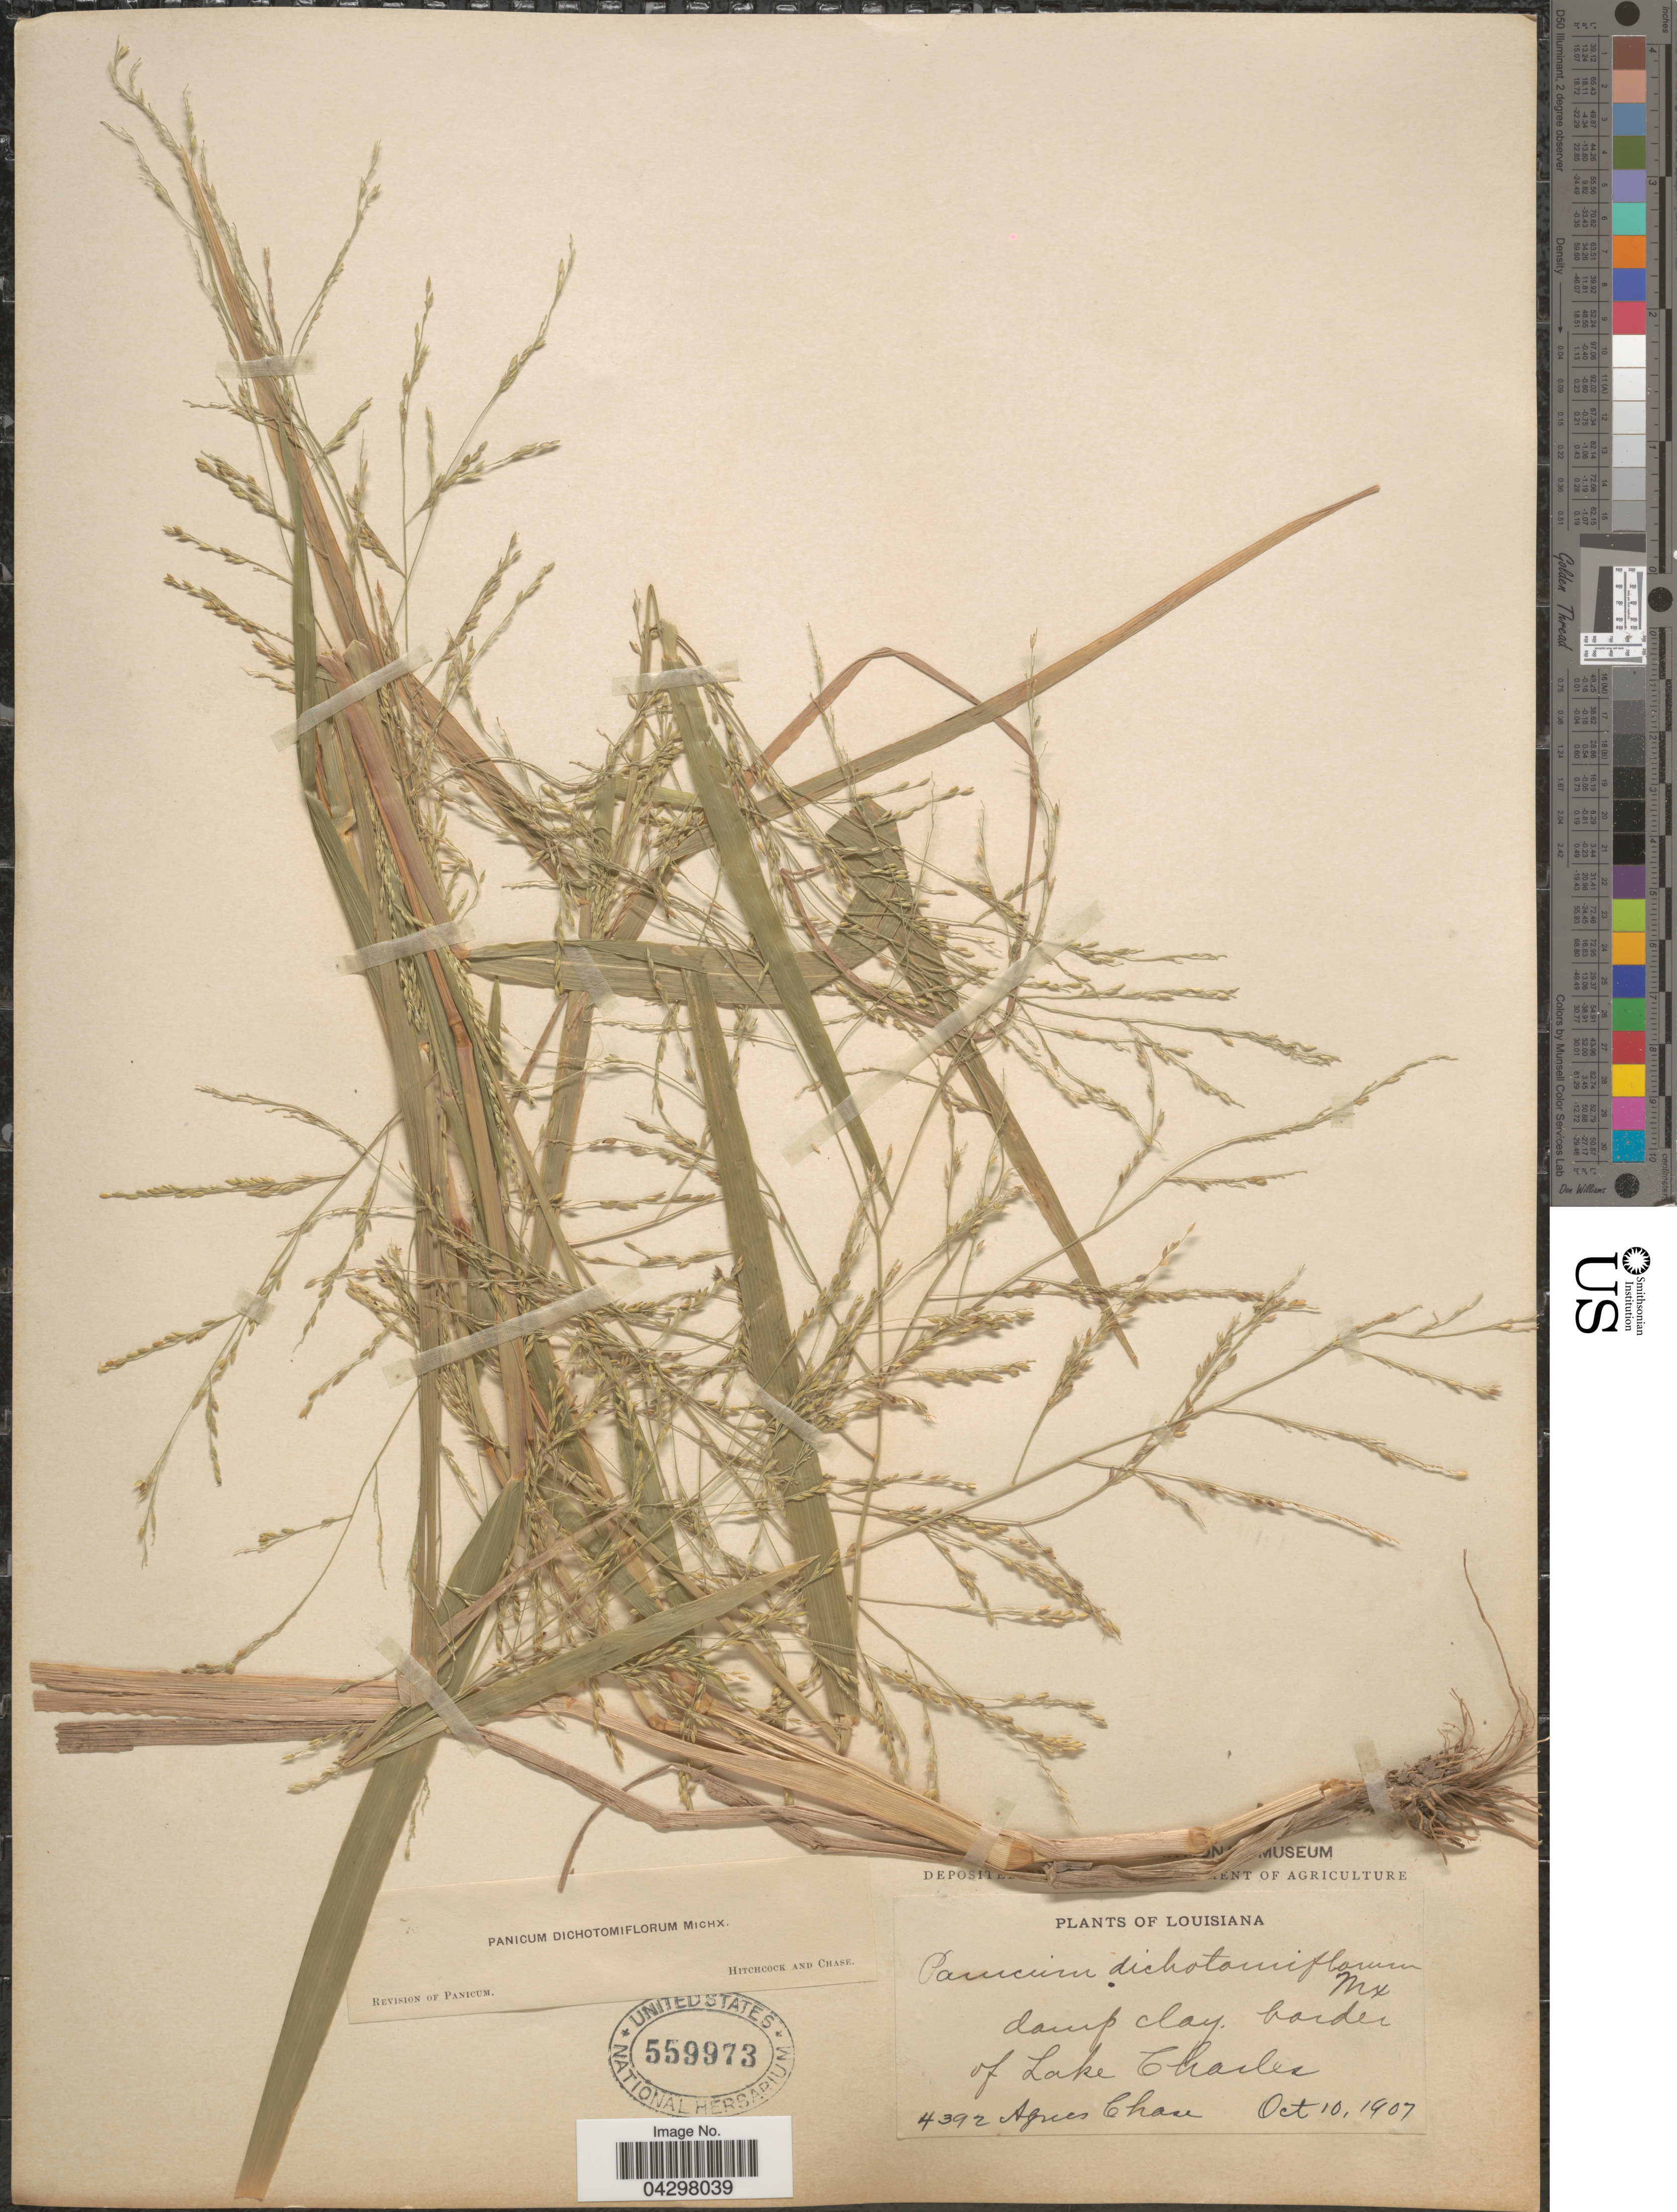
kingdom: Plantae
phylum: Tracheophyta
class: Liliopsida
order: Poales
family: Poaceae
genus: Panicum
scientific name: Panicum dichotomiflorum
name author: Michx.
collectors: A. Chase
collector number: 4392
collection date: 1907-10-10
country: United States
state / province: Louisiana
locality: Border of Lake Charles.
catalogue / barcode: US 559973